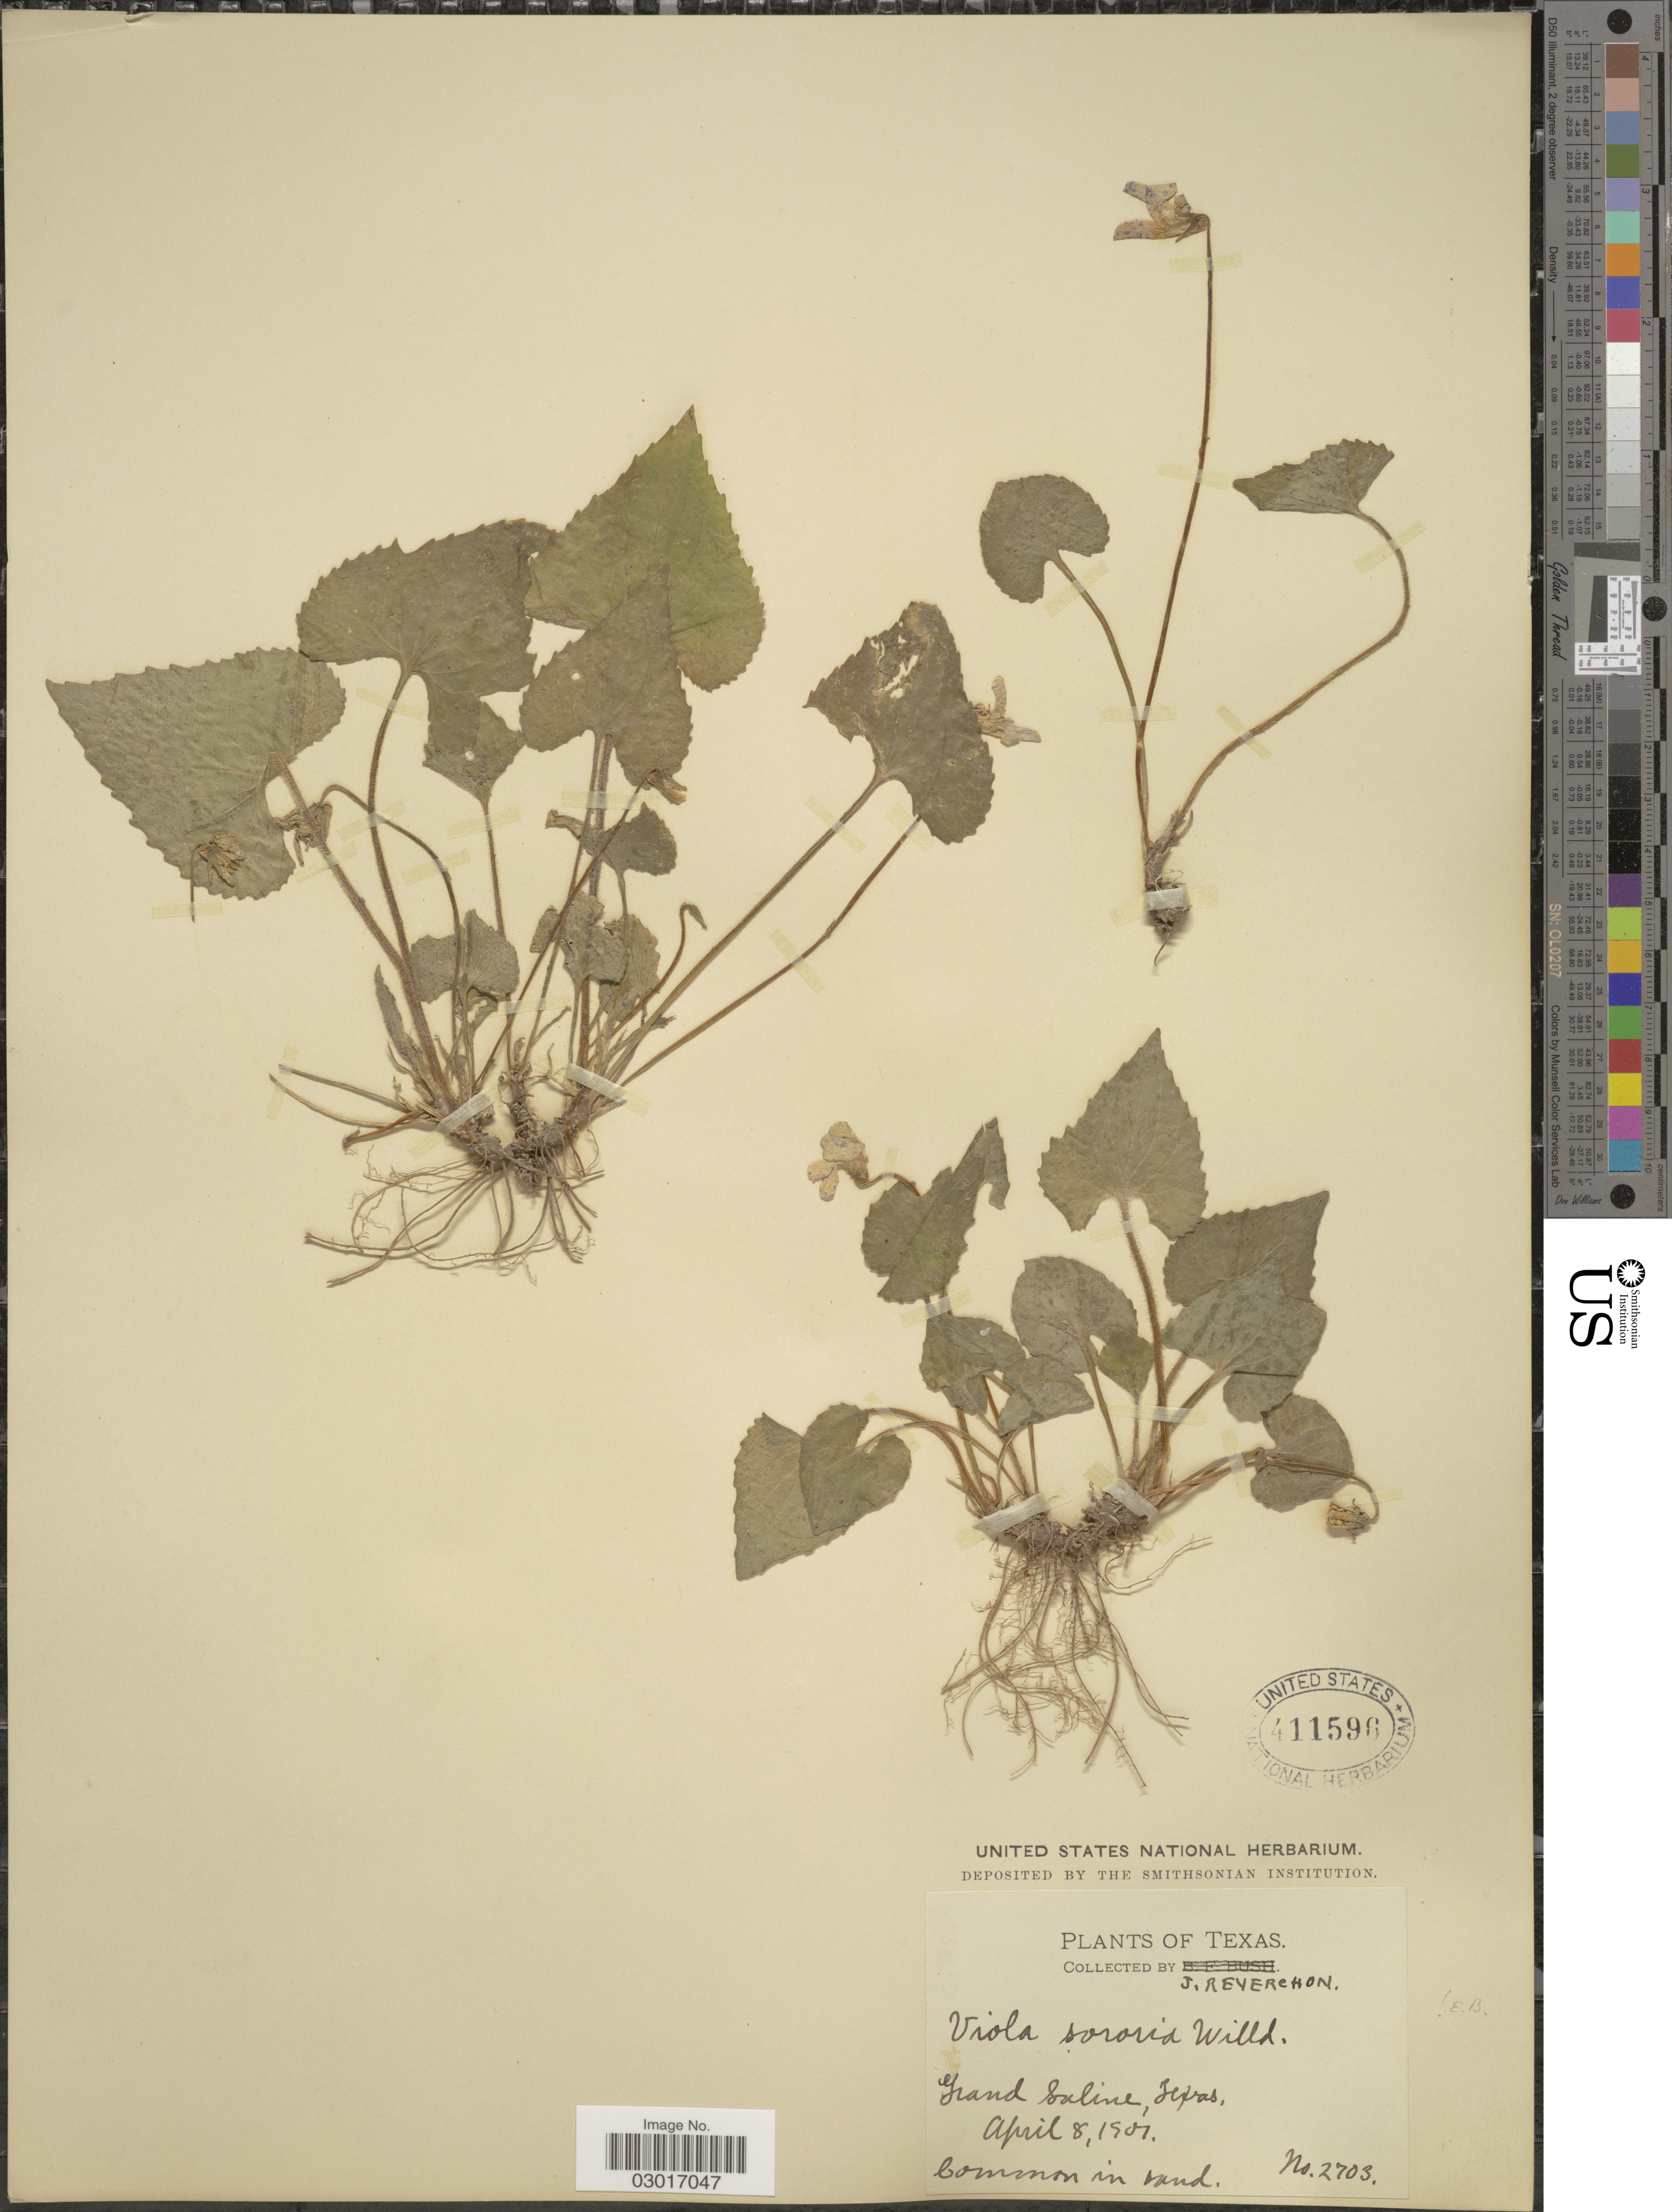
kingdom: Plantae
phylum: Tracheophyta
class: Magnoliopsida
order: Malpighiales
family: Violaceae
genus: Viola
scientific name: Viola sororia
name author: Willd.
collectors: J. Reverchon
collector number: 2703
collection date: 1901-04-08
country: United States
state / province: Texas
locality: Grand Saline.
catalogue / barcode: US 411596